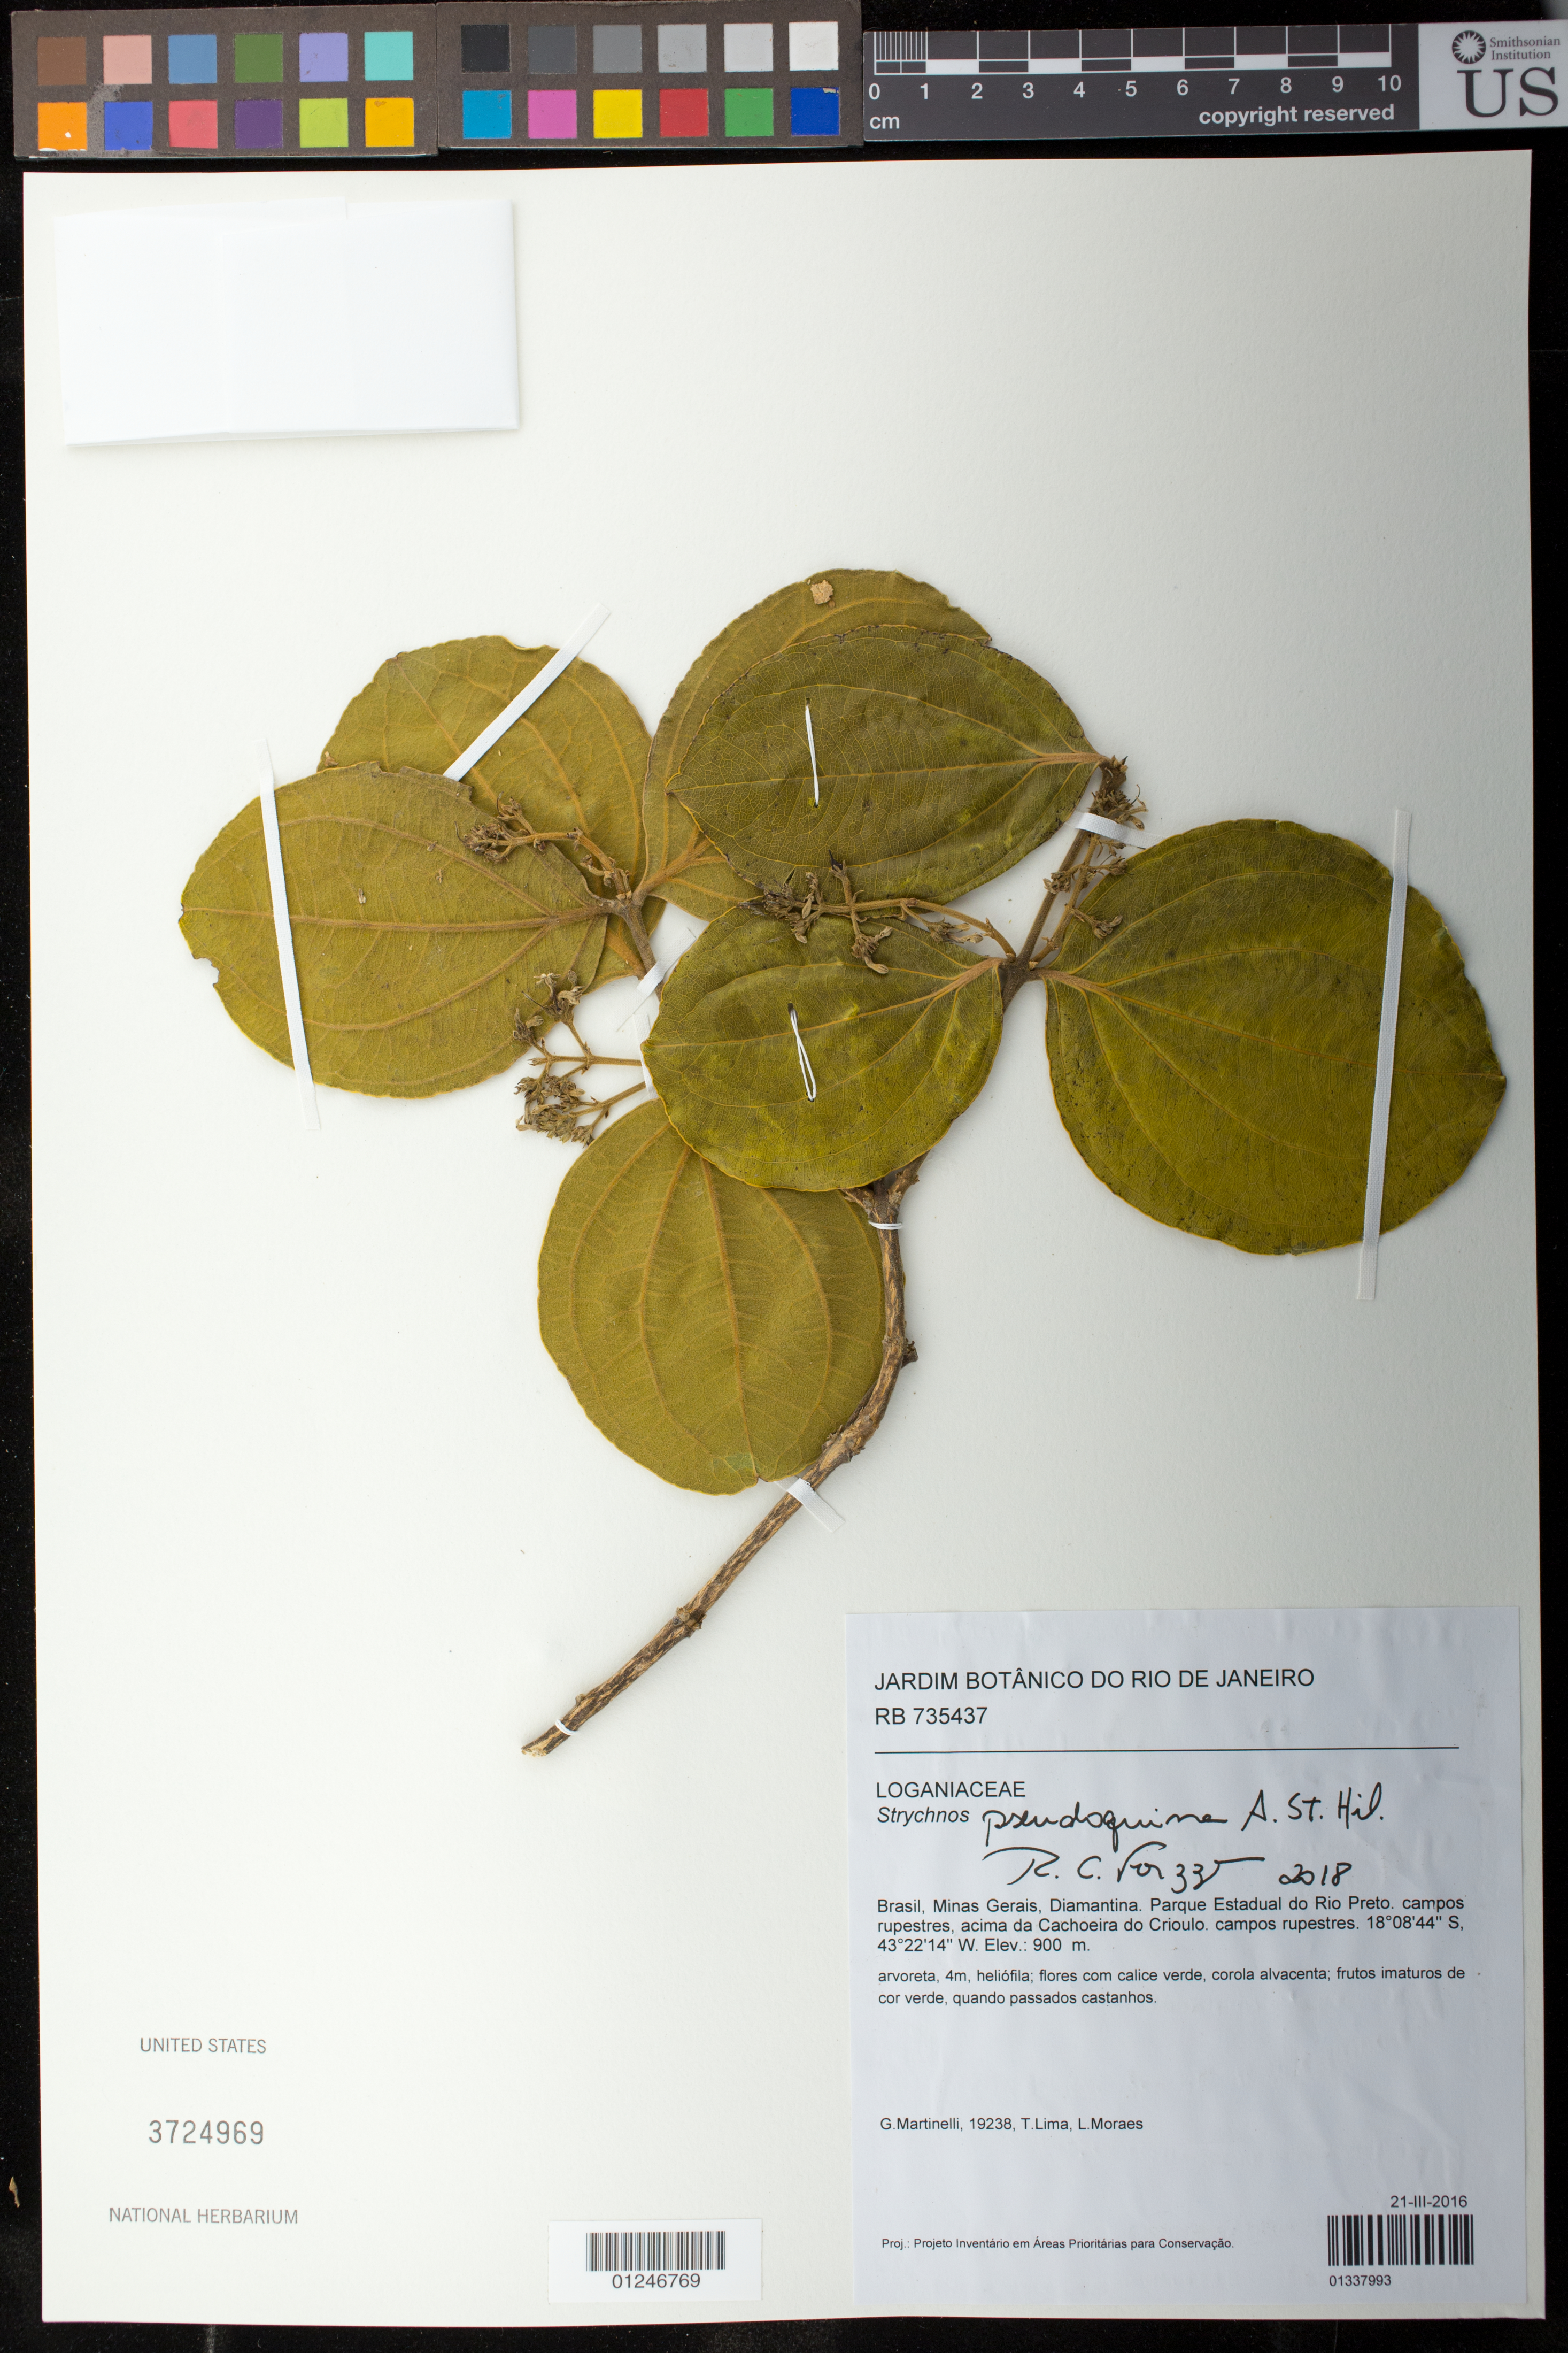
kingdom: Plantae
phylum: Tracheophyta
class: Magnoliopsida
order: Gentianales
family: Loganiaceae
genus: Strychnos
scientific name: Strychnos pseudoquina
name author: A. St.-Hil.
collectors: G. Martinelli, T. D. Lima & L. Moraes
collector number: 19238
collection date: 2016-03-21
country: Brazil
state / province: Minas Gerais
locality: Diamantina. Parque Estadual do Rio Preto.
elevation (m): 900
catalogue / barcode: US 3724969